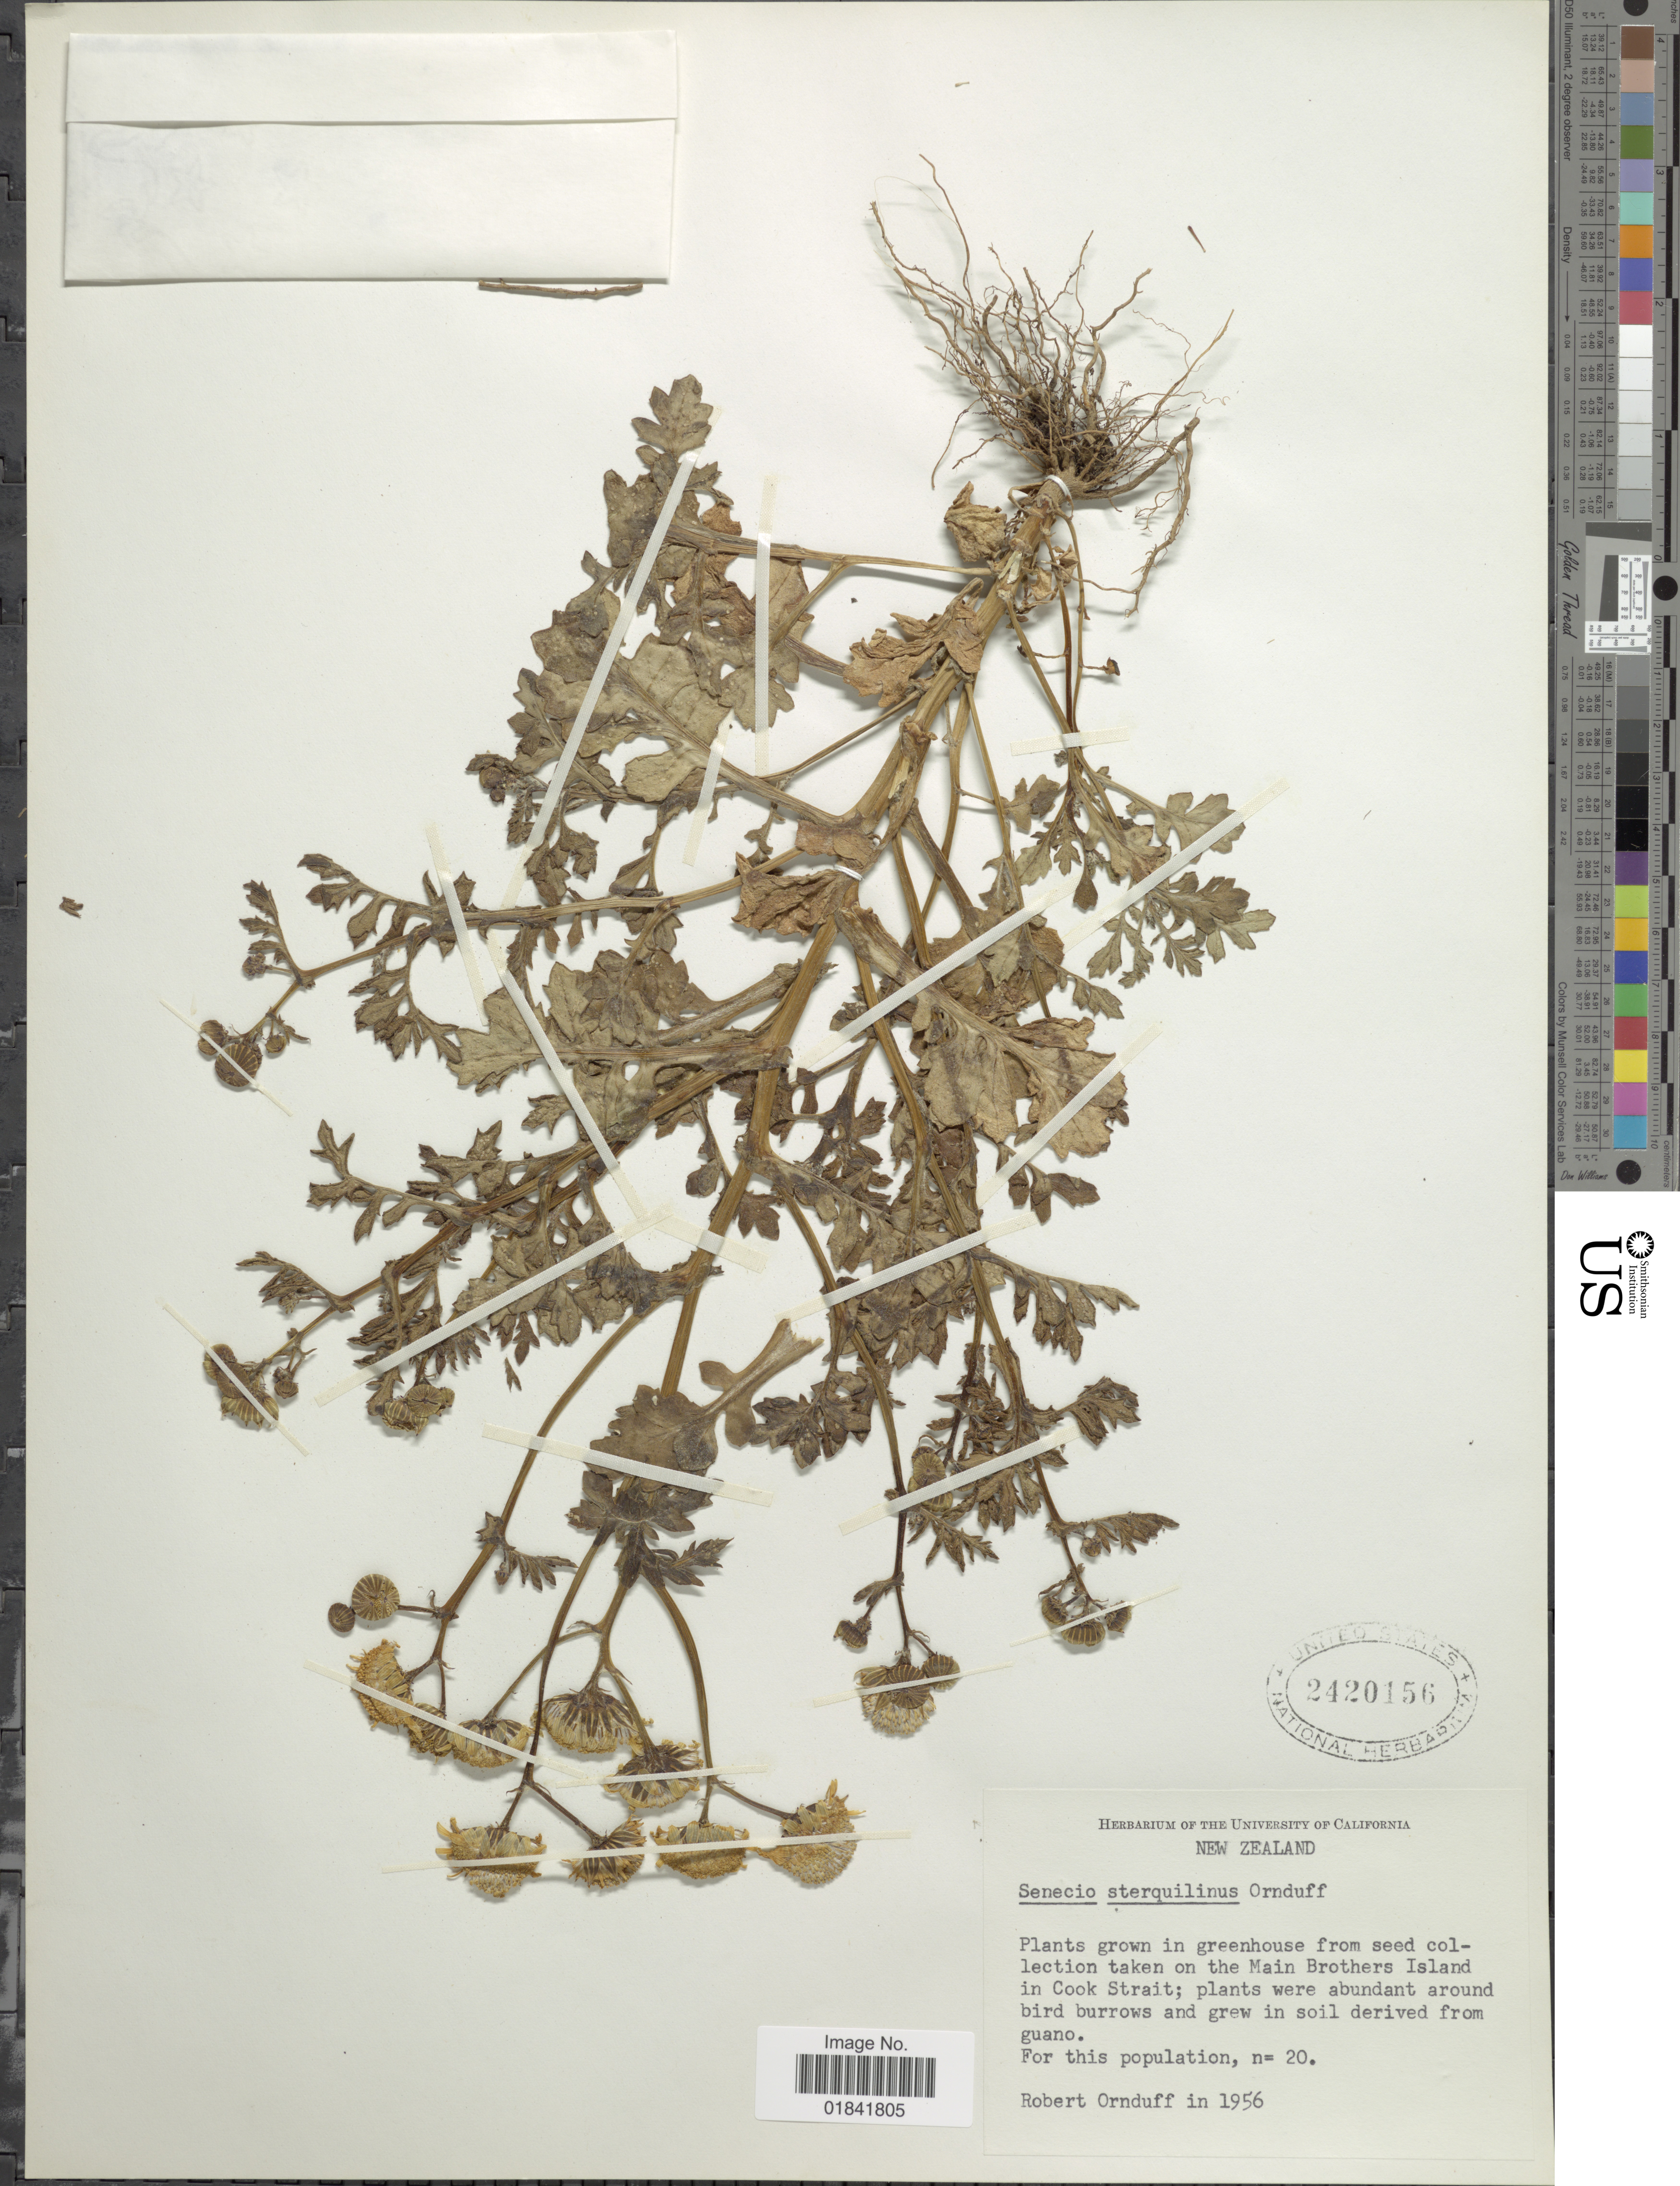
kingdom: Plantae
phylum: Tracheophyta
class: Magnoliopsida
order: Asterales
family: Asteraceae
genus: Senecio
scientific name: Senecio sterquilinus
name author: Ornduff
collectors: R. Ornduff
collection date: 1956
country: New Zealand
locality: Greenhouse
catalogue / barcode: US 2420156